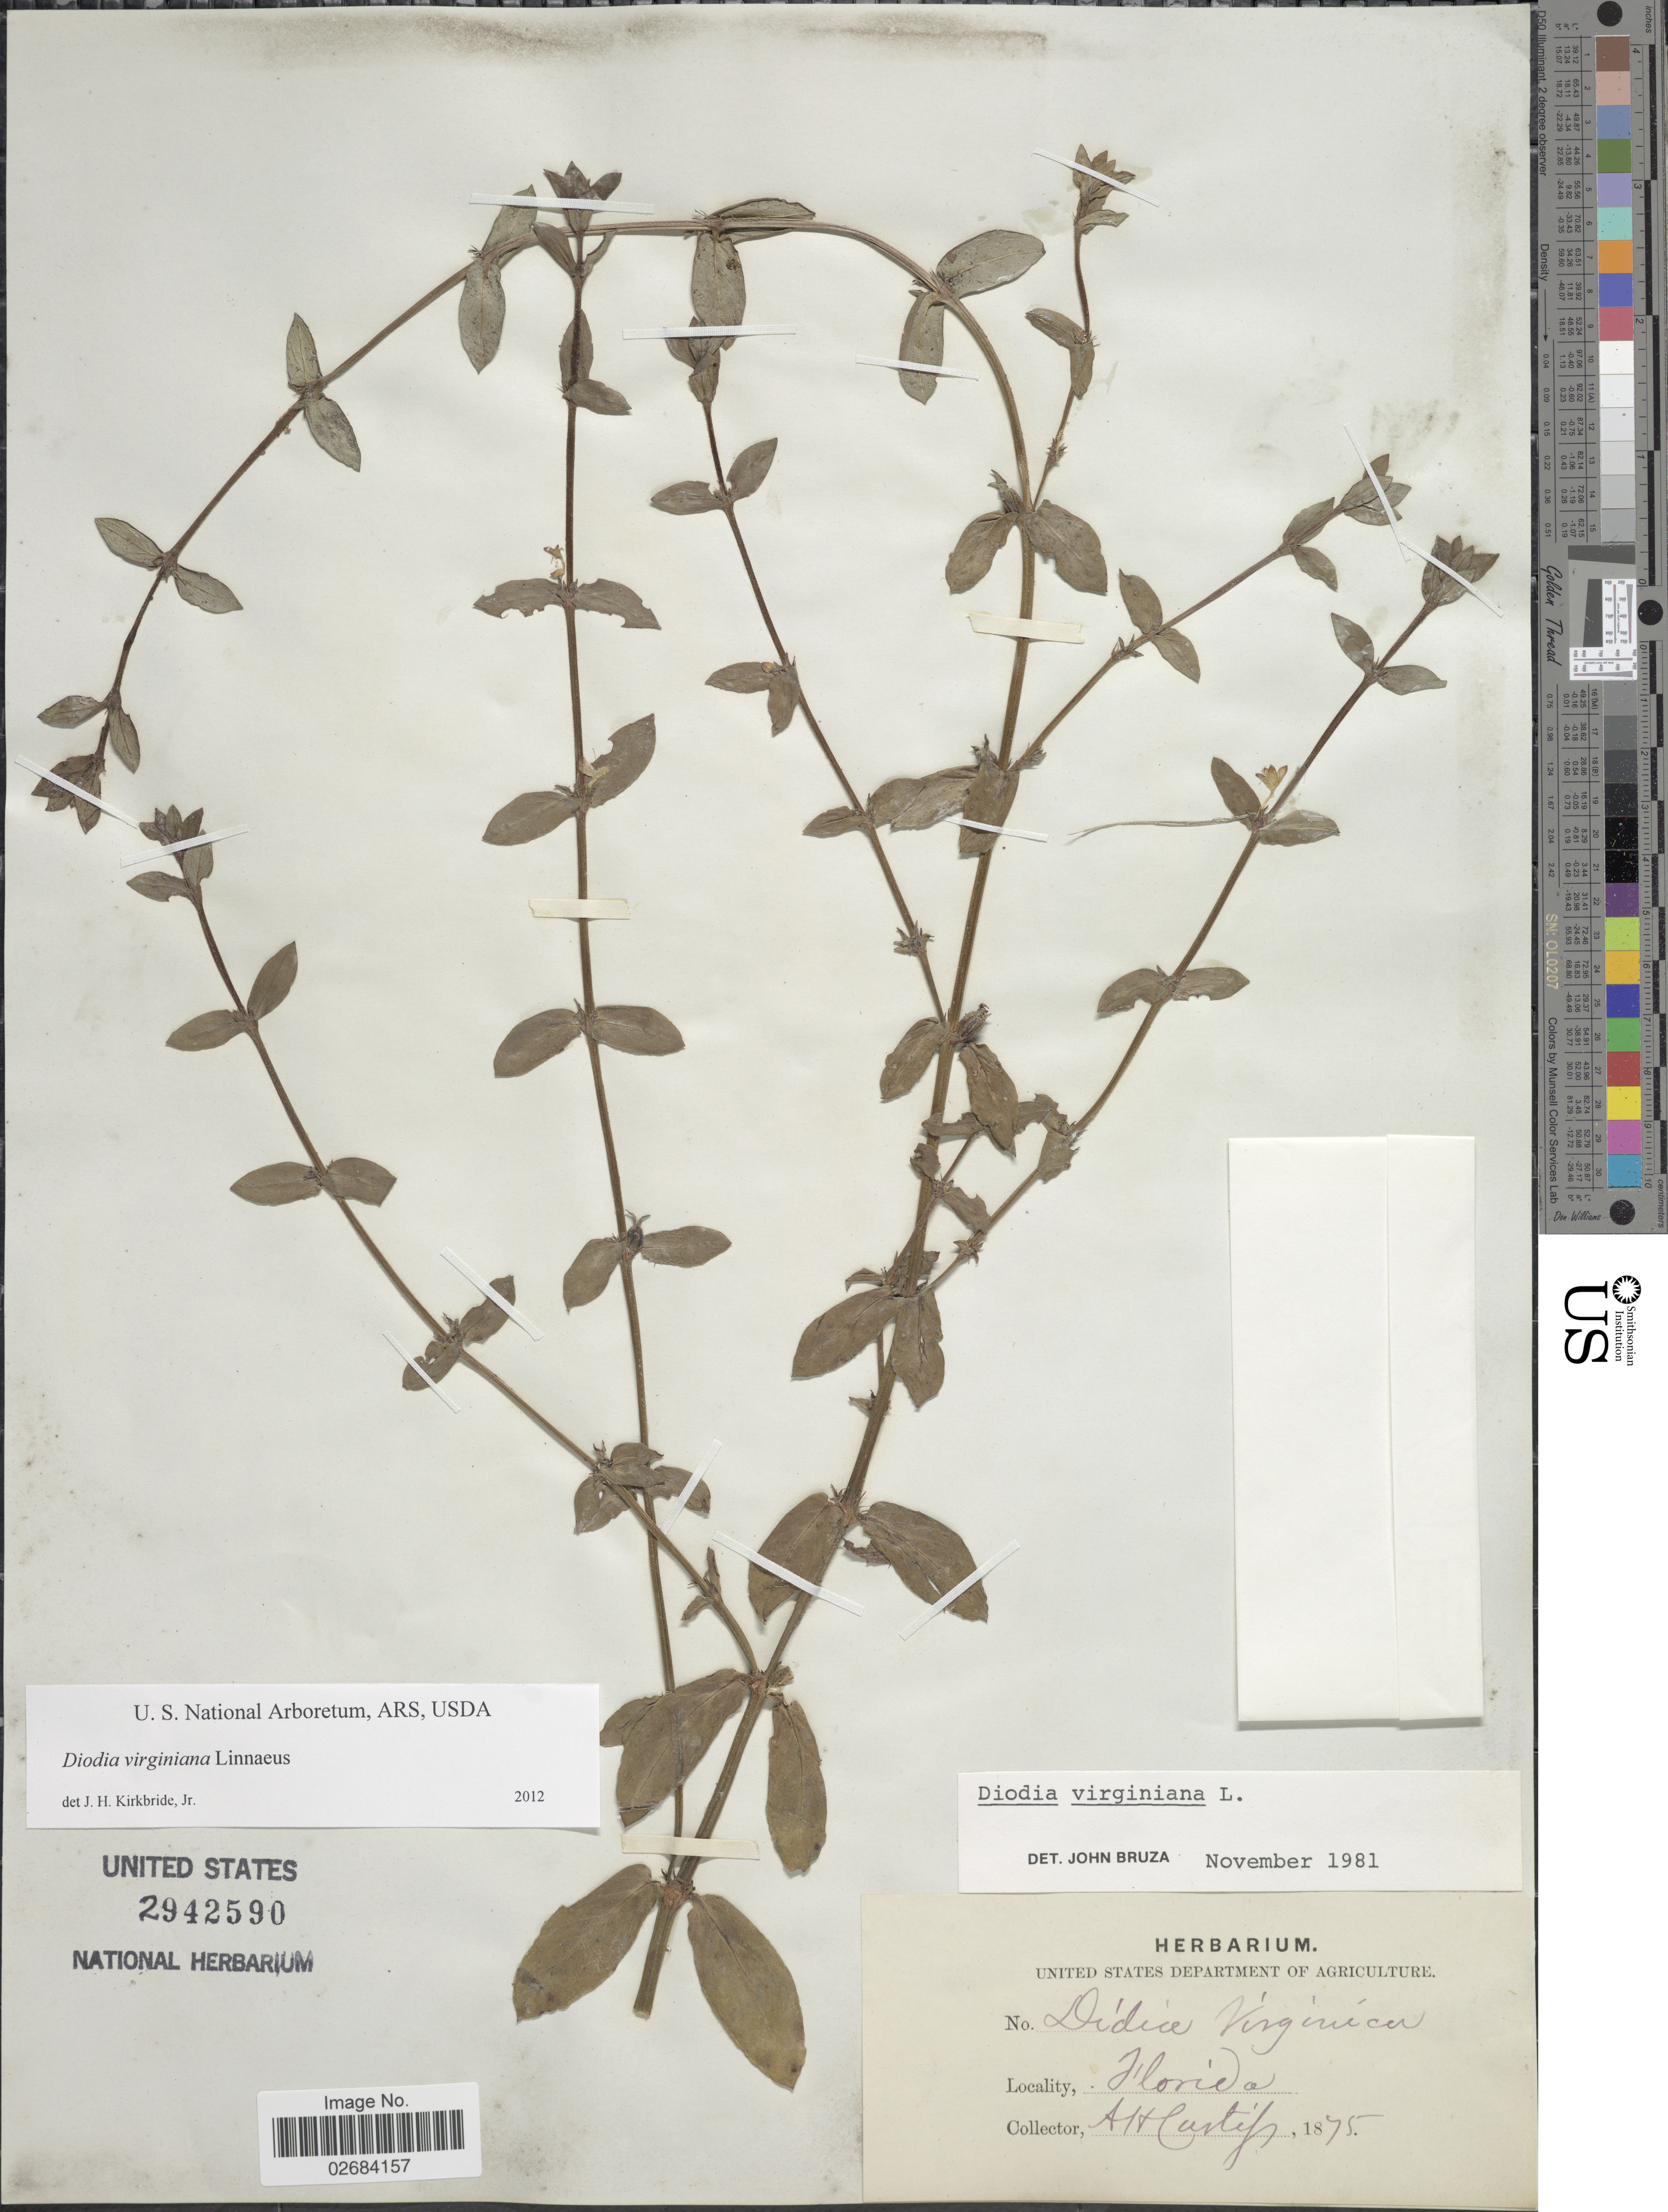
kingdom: Plantae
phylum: Tracheophyta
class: Magnoliopsida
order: Gentianales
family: Rubiaceae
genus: Diodia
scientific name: Diodia virginiana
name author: L.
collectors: A. H. Curtiss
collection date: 1875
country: United States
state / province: Florida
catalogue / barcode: US 2942590